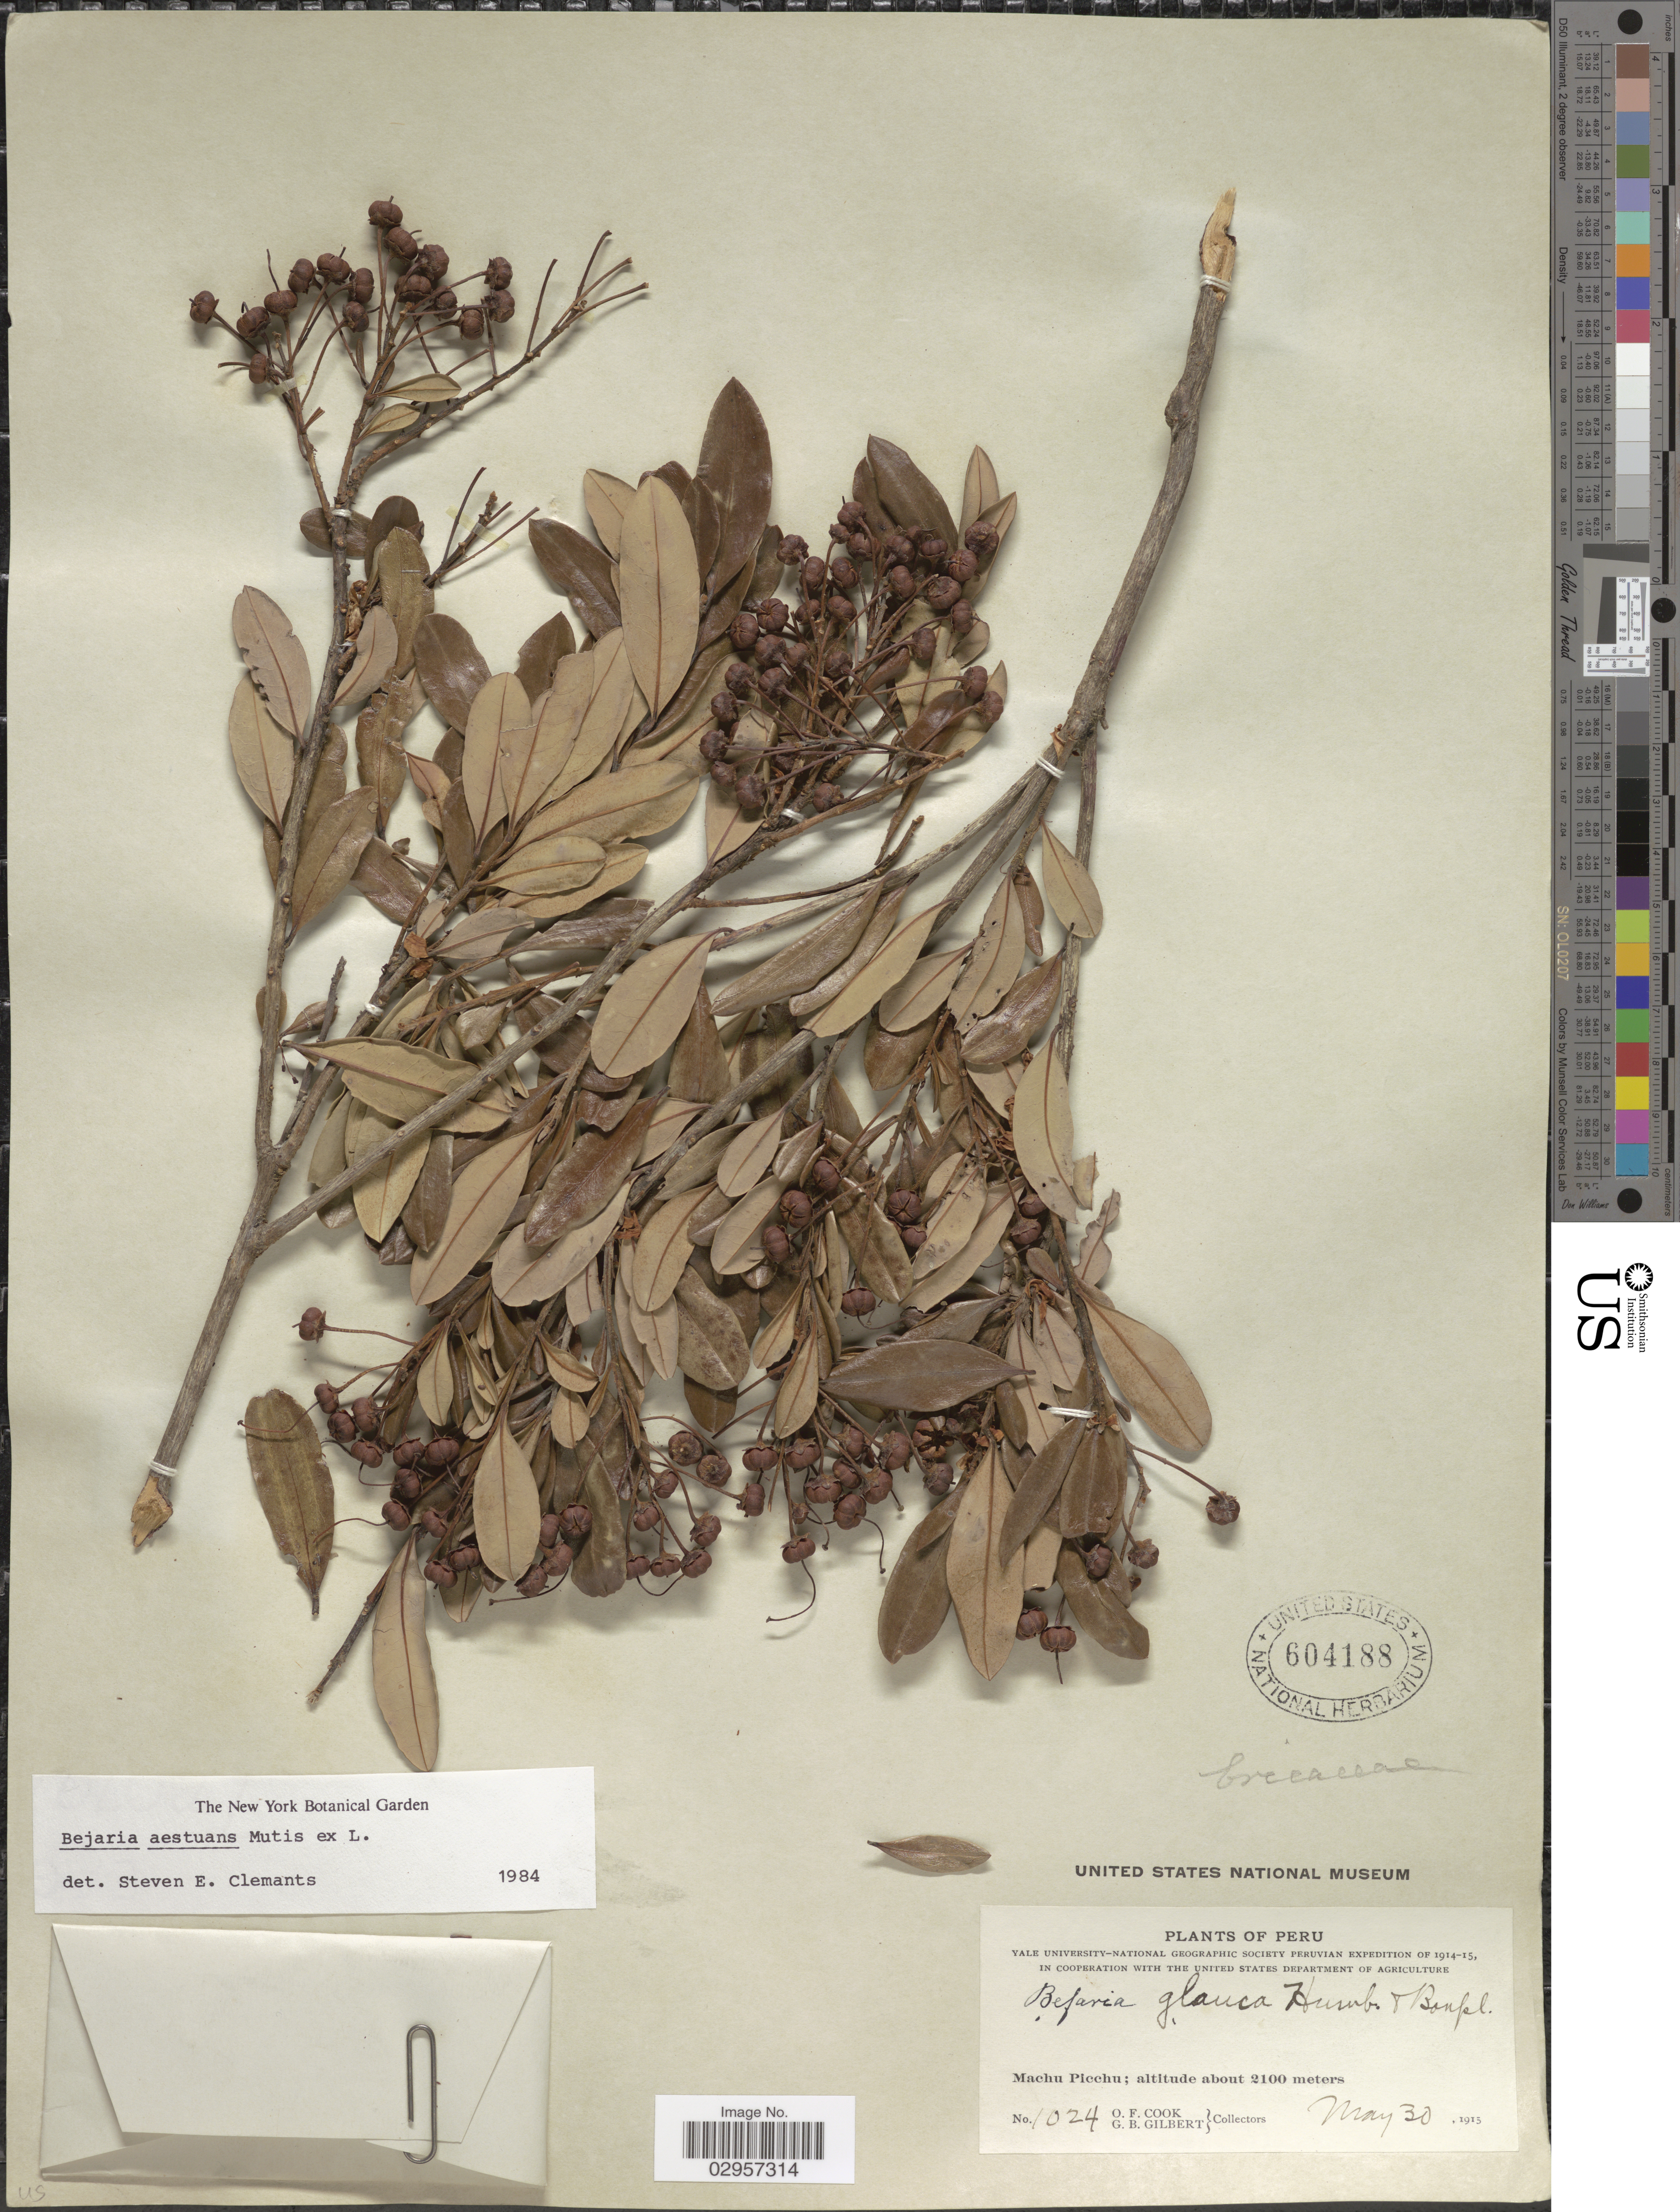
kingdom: Plantae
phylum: Tracheophyta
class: Magnoliopsida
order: Ericales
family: Ericaceae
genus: Befaria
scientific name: Befaria aestuans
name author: Mutis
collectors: O. F. Cook & G. B. Gilbert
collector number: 1024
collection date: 1915-05-30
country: Peru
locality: Machu Picchu.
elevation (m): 2100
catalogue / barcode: US 604188